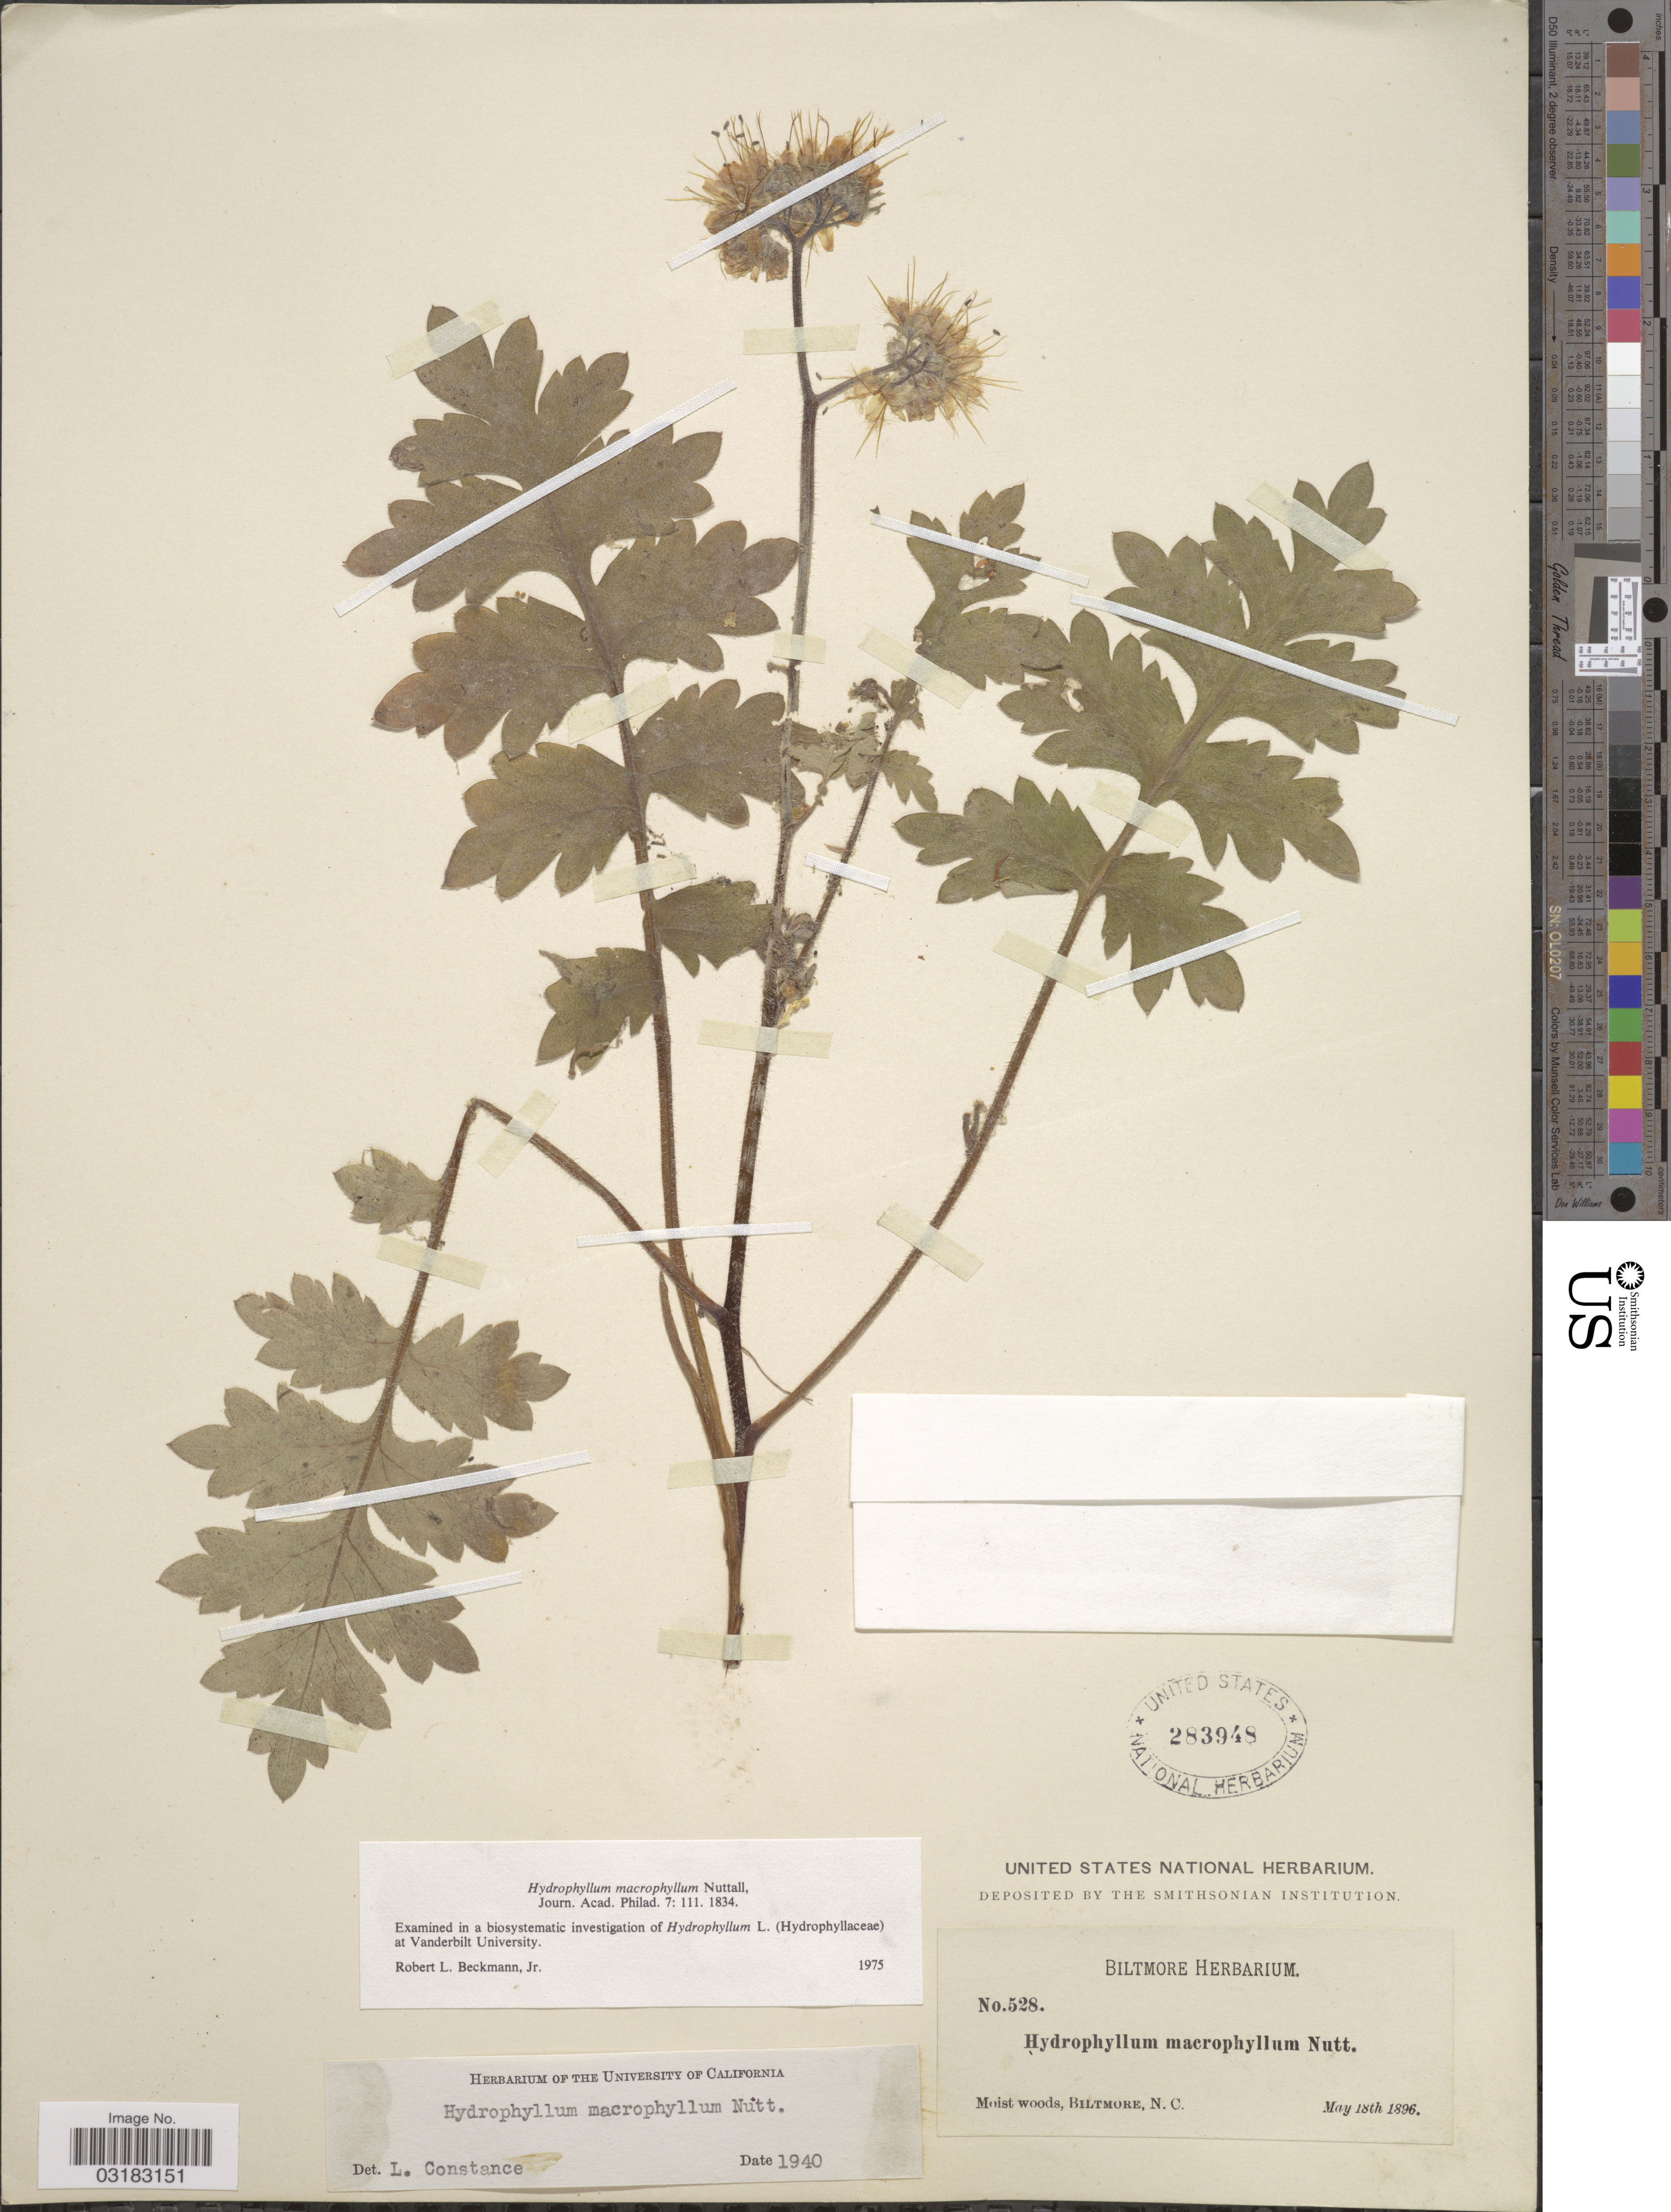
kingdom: Plantae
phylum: Tracheophyta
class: Magnoliopsida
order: Boraginales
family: Hydrophyllaceae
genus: Hydrophyllum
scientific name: Hydrophyllum macrophyllum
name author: Nutt.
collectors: ex herb. Biltmore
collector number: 528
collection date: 1896-05-18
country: United States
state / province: North Carolina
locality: Moist woods, Biltmore, N.C.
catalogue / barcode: US 283948